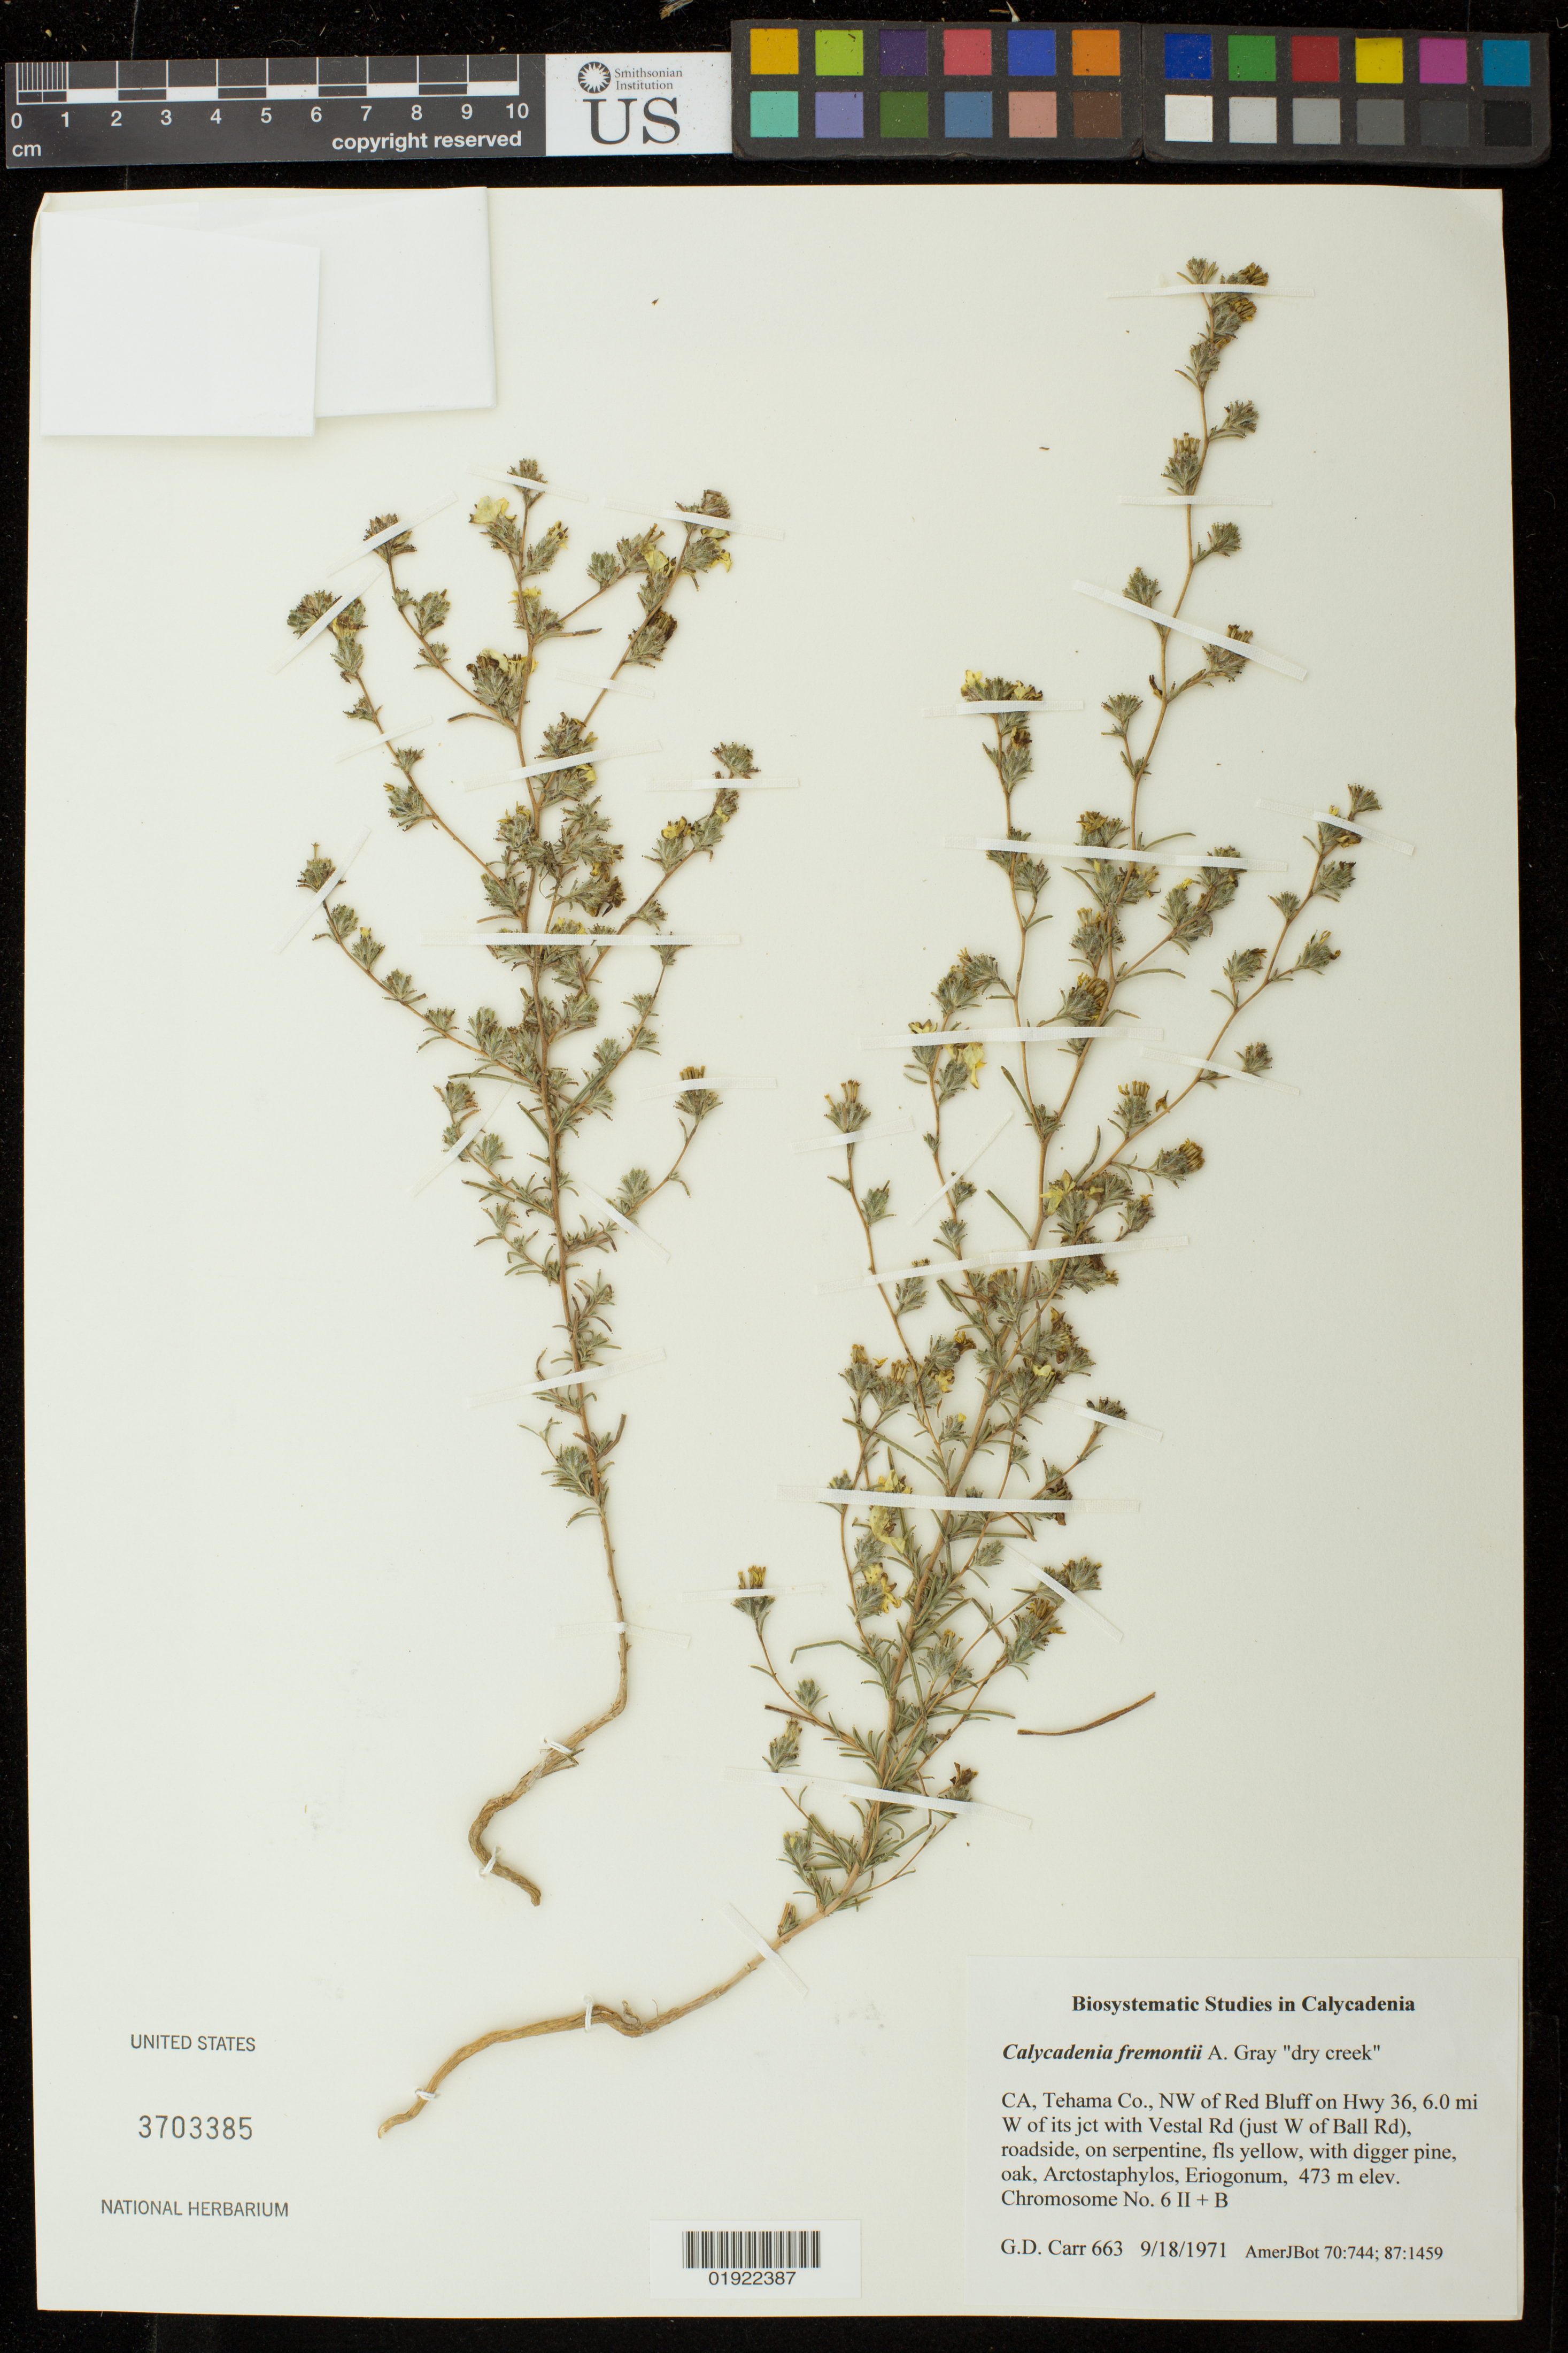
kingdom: Plantae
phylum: Tracheophyta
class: Magnoliopsida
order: Asterales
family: Asteraceae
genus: Calycadenia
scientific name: Calycadenia fremontii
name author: A. Gray in Emory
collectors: G. Carr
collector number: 663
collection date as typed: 9/18/1971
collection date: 1971-09-18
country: United States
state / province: California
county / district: Tehama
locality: NW of Red Bluff on Hwy 36, 6.0 mi W of its jct with Vestal Rd (just W of Ball Rd)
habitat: roadside, on serpentine, with digger pine, oak, Arctostaphylos, Eriogonum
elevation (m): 473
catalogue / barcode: US 3703385